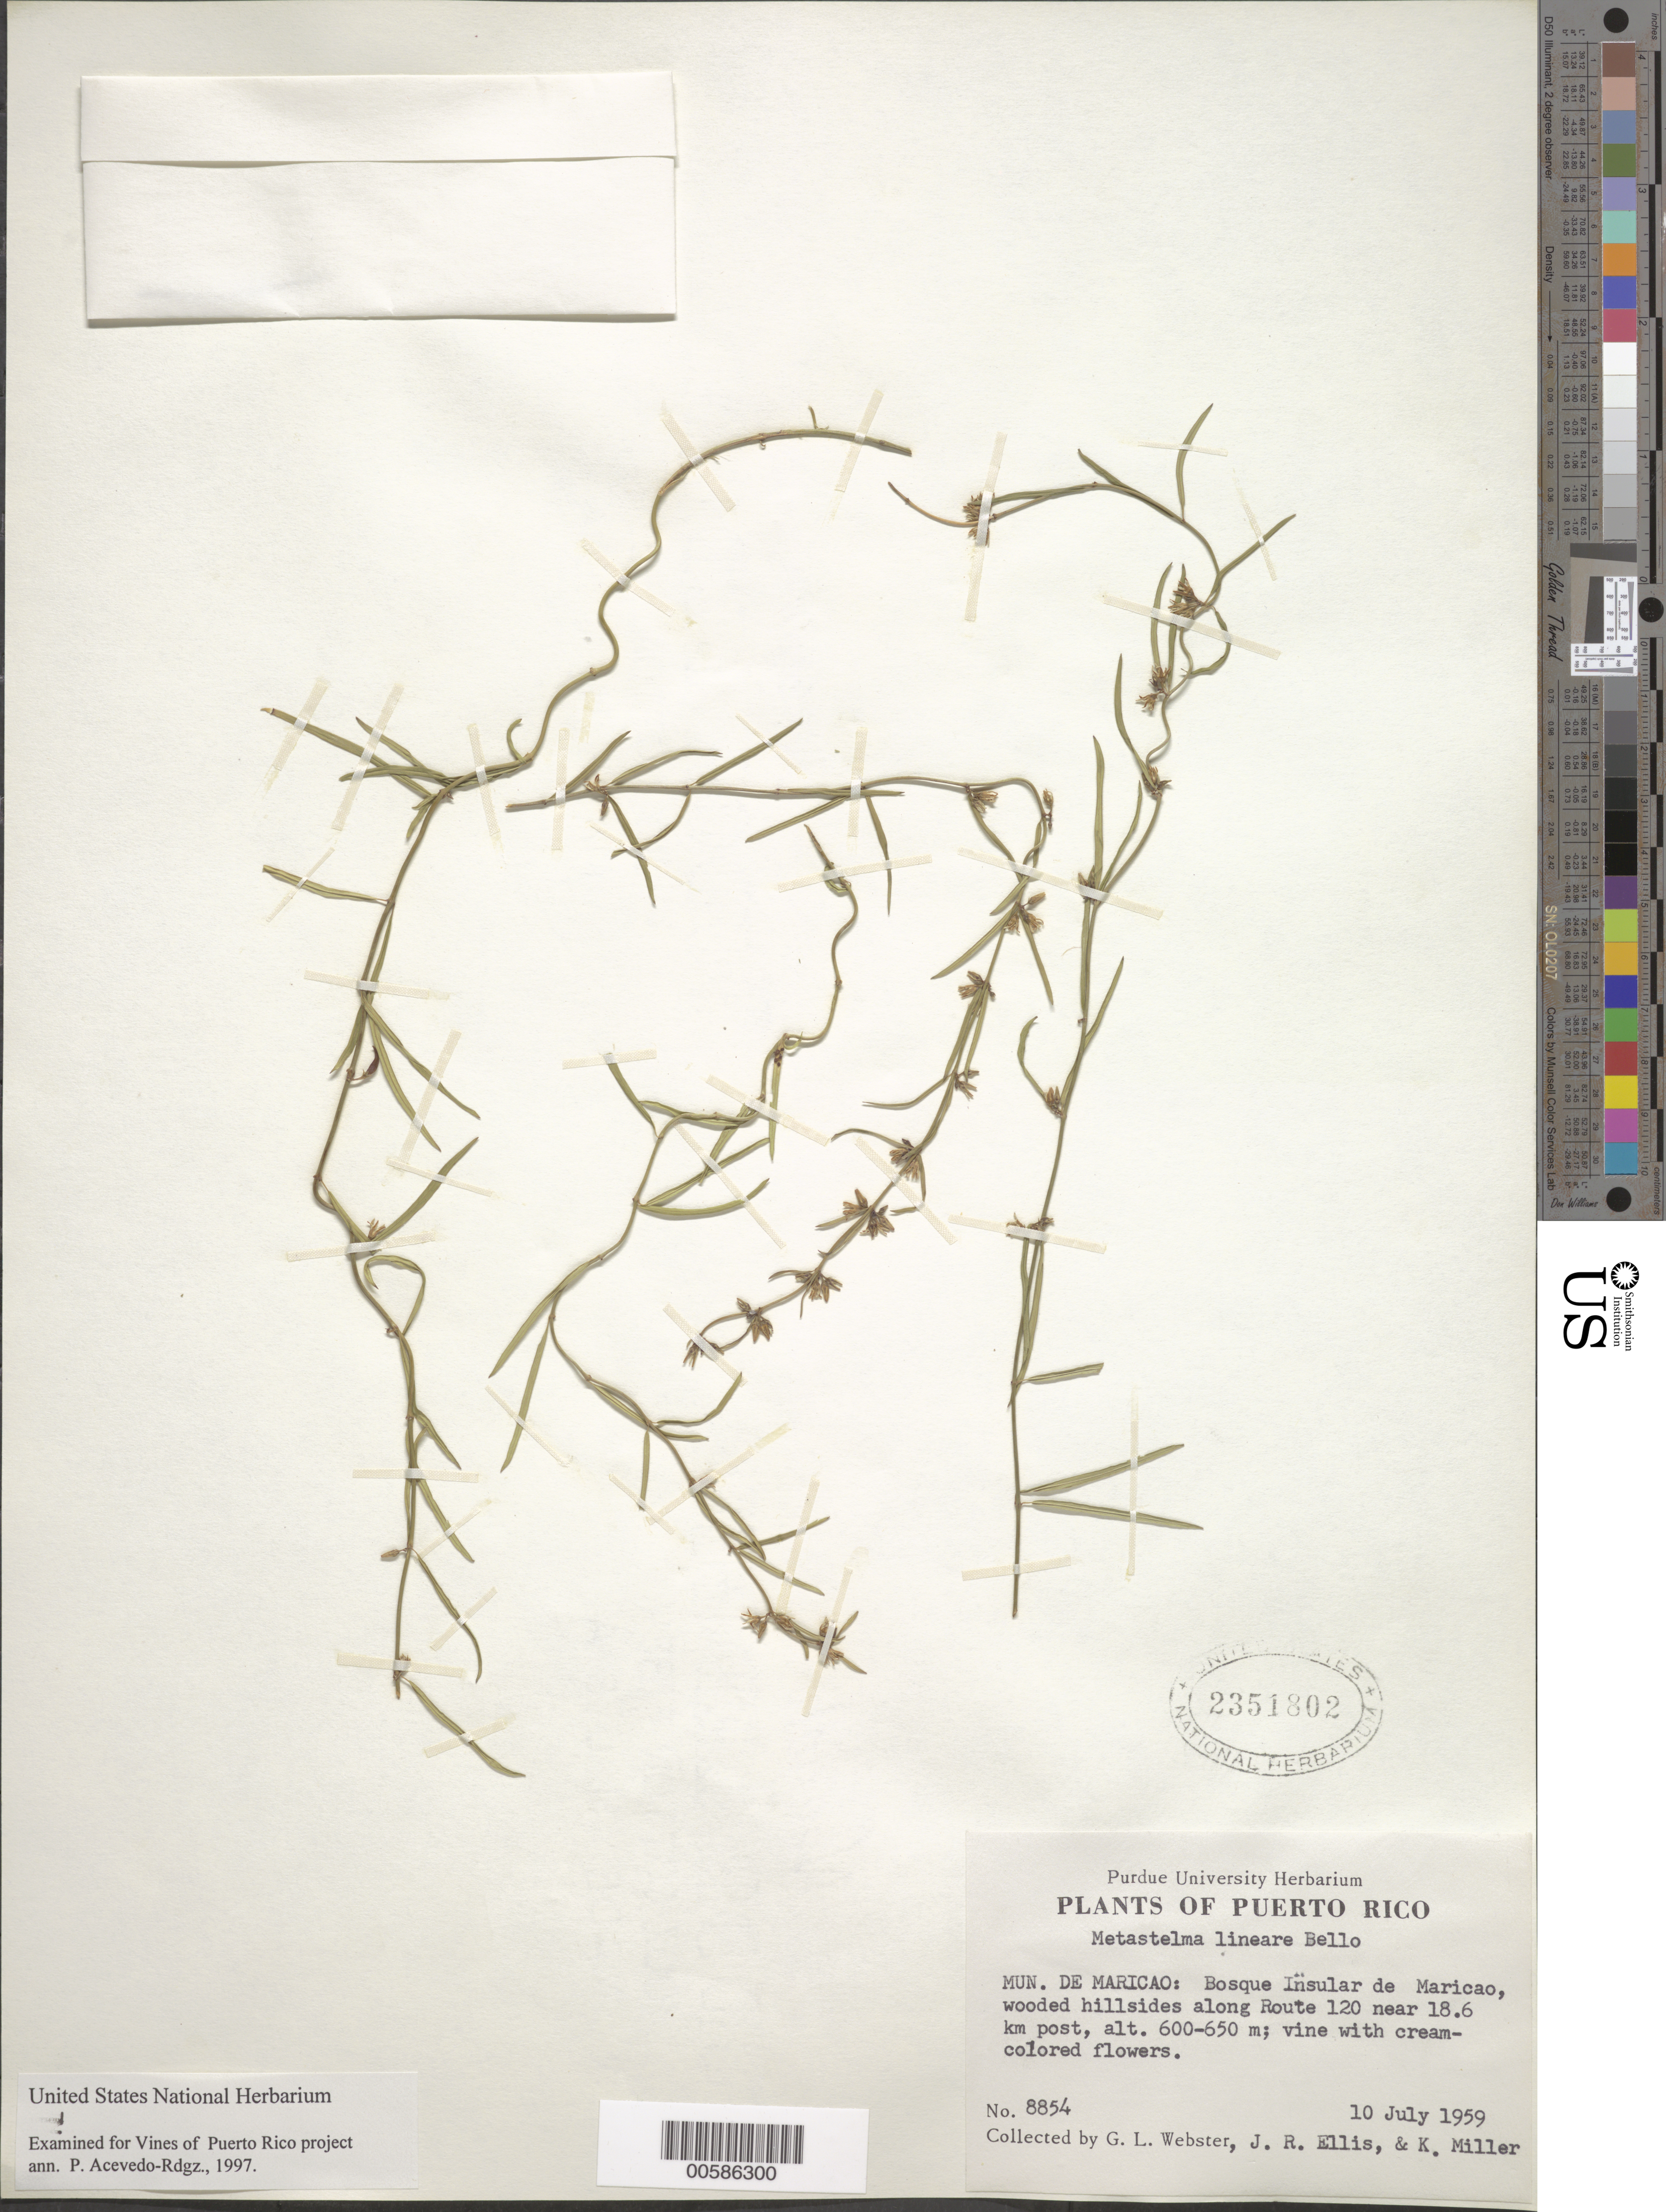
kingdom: Plantae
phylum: Tracheophyta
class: Magnoliopsida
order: Gentianales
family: Apocynaceae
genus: Metastelma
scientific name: Metastelma lineare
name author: Bello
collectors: G. L. Webster, J. R. Ellis & K. Miller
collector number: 8854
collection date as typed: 10 Jul 1959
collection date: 1959-07-10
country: Puerto Rico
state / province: Maricao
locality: Mun. Maricao: Bosque Insular de Maricao, along Rt. 120 near 18.6 km post.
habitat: wooded hillsides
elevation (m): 600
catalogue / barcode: US 2351802